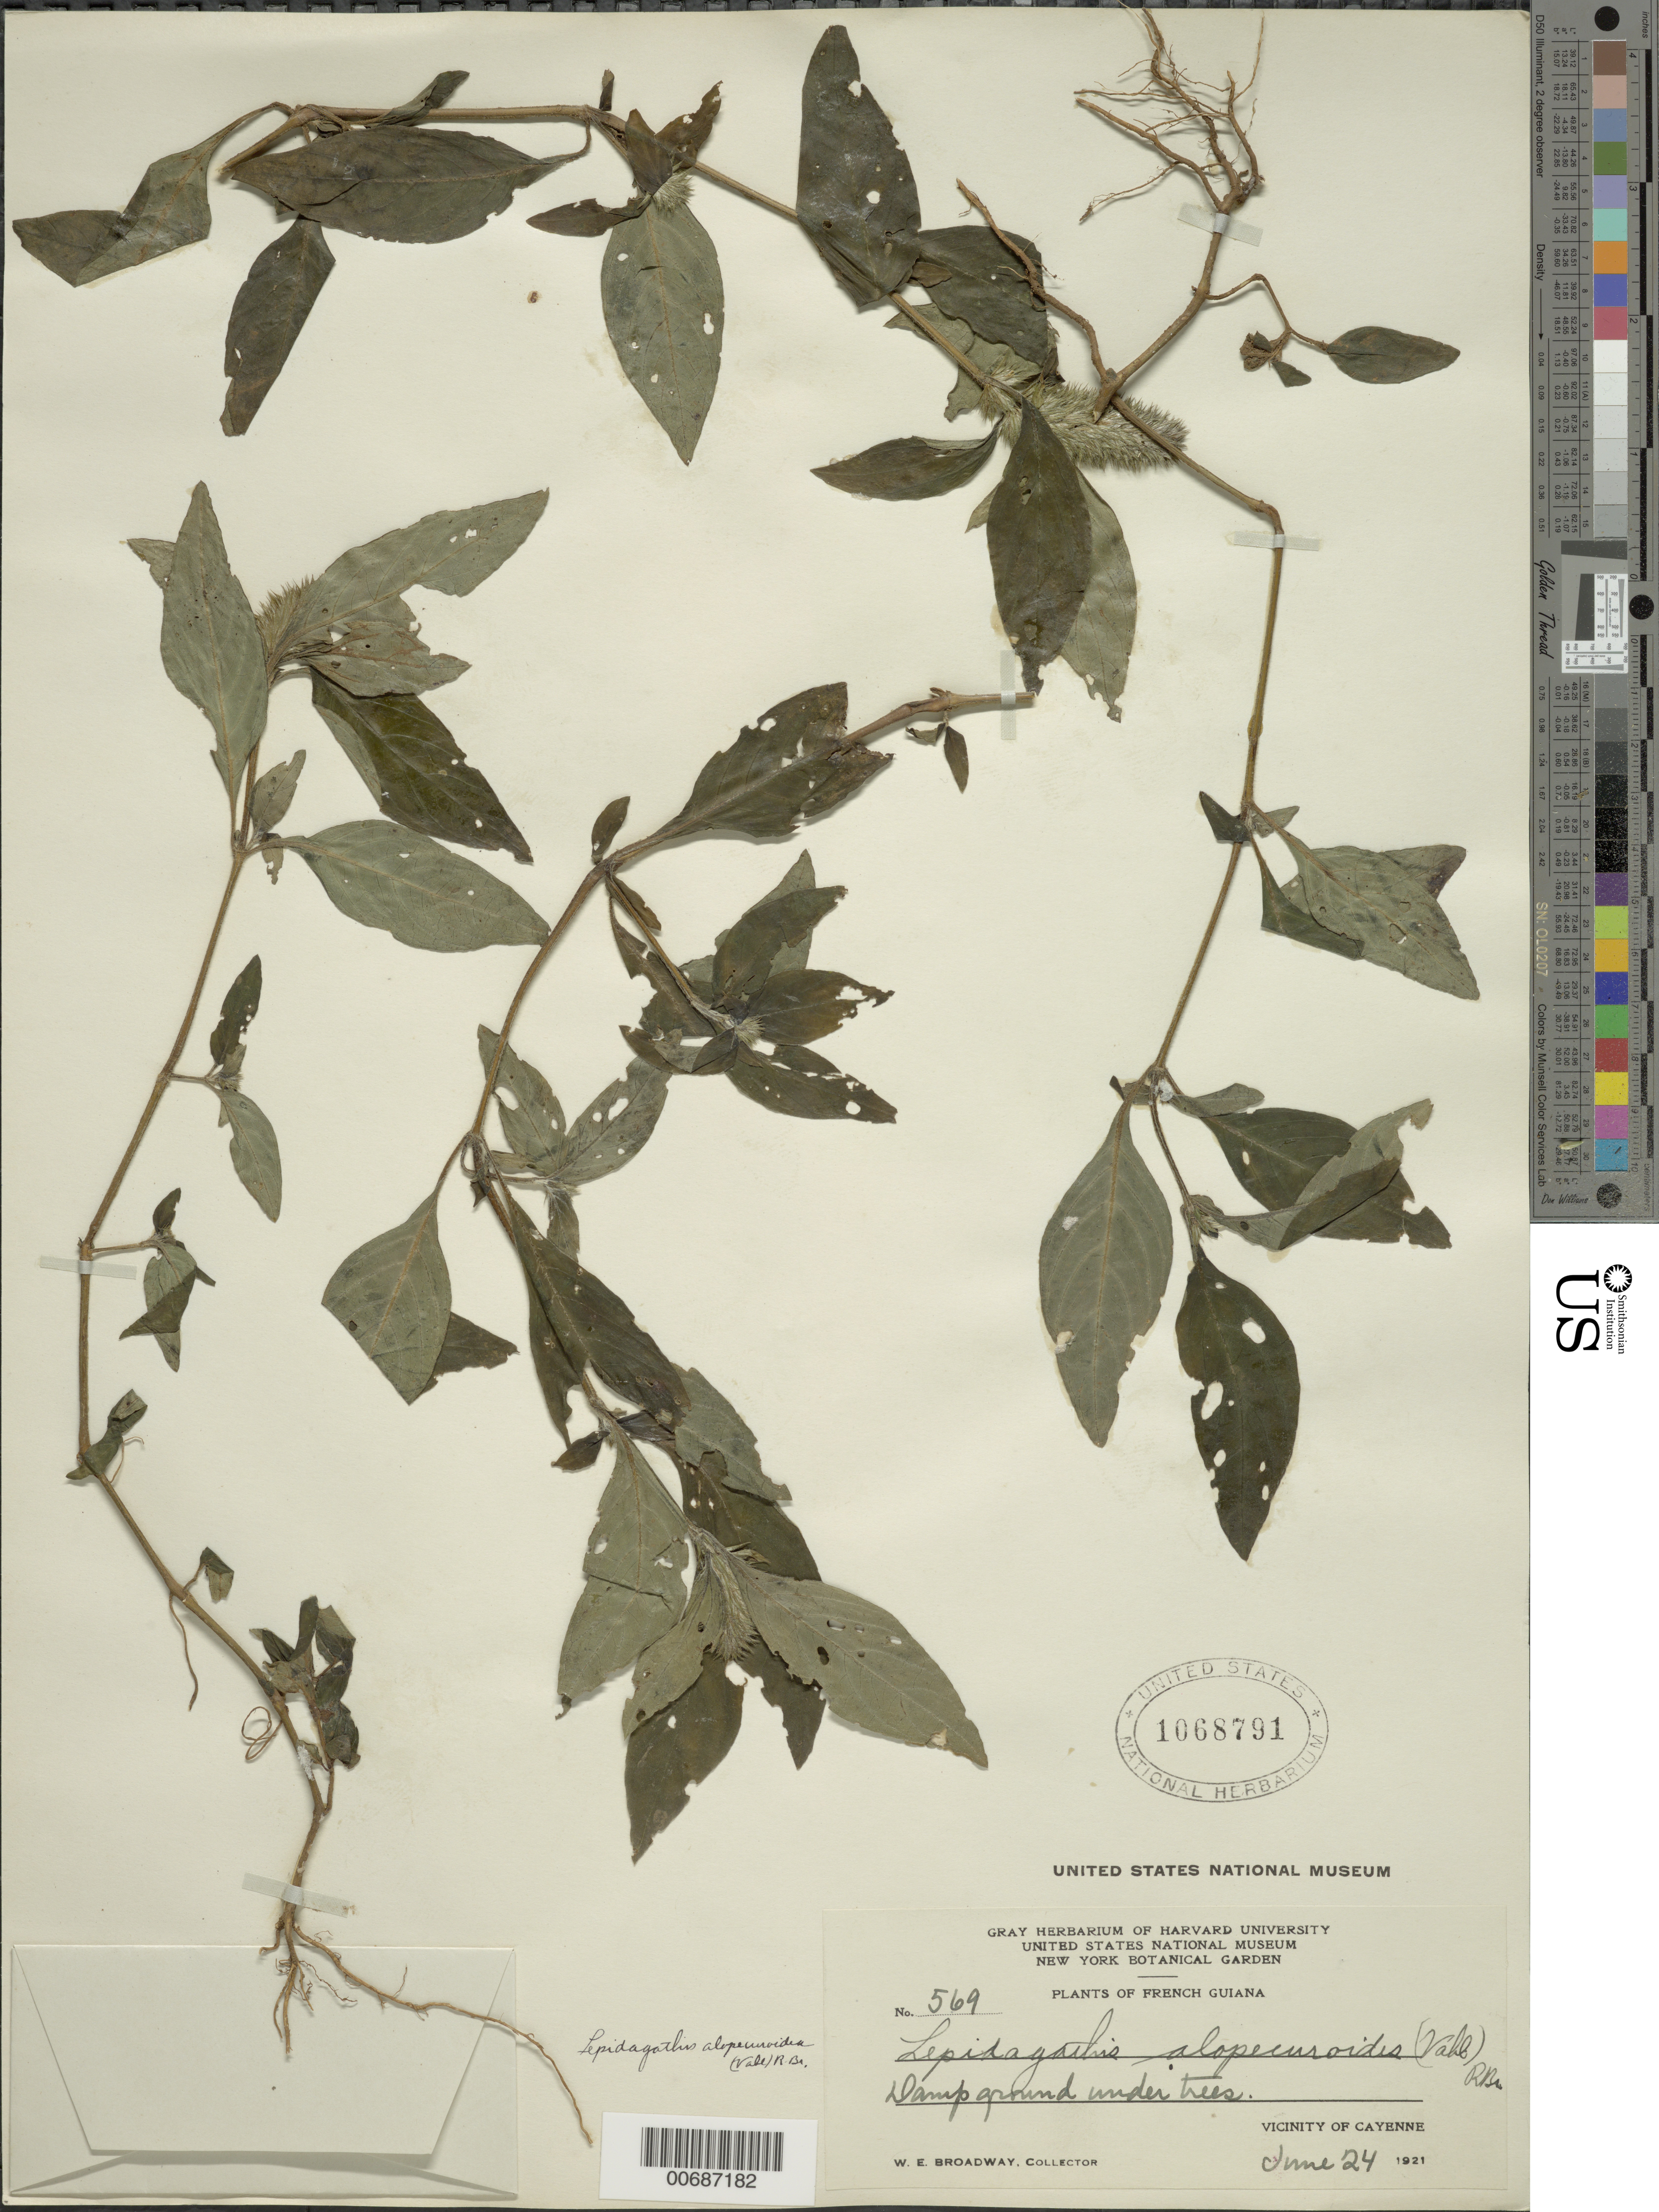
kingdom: Plantae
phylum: Tracheophyta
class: Magnoliopsida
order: Lamiales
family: Acanthaceae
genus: Lepidagathis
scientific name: Lepidagathis alopecuroidea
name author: (Vahl) R. Br. ex Griseb.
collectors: W. E. Broadway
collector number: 569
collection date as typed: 24-Jun-21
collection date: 1921-06-24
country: French Guiana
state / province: Cayenne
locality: Cayenne, vic.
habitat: Damp ground under trees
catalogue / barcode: US 1068791